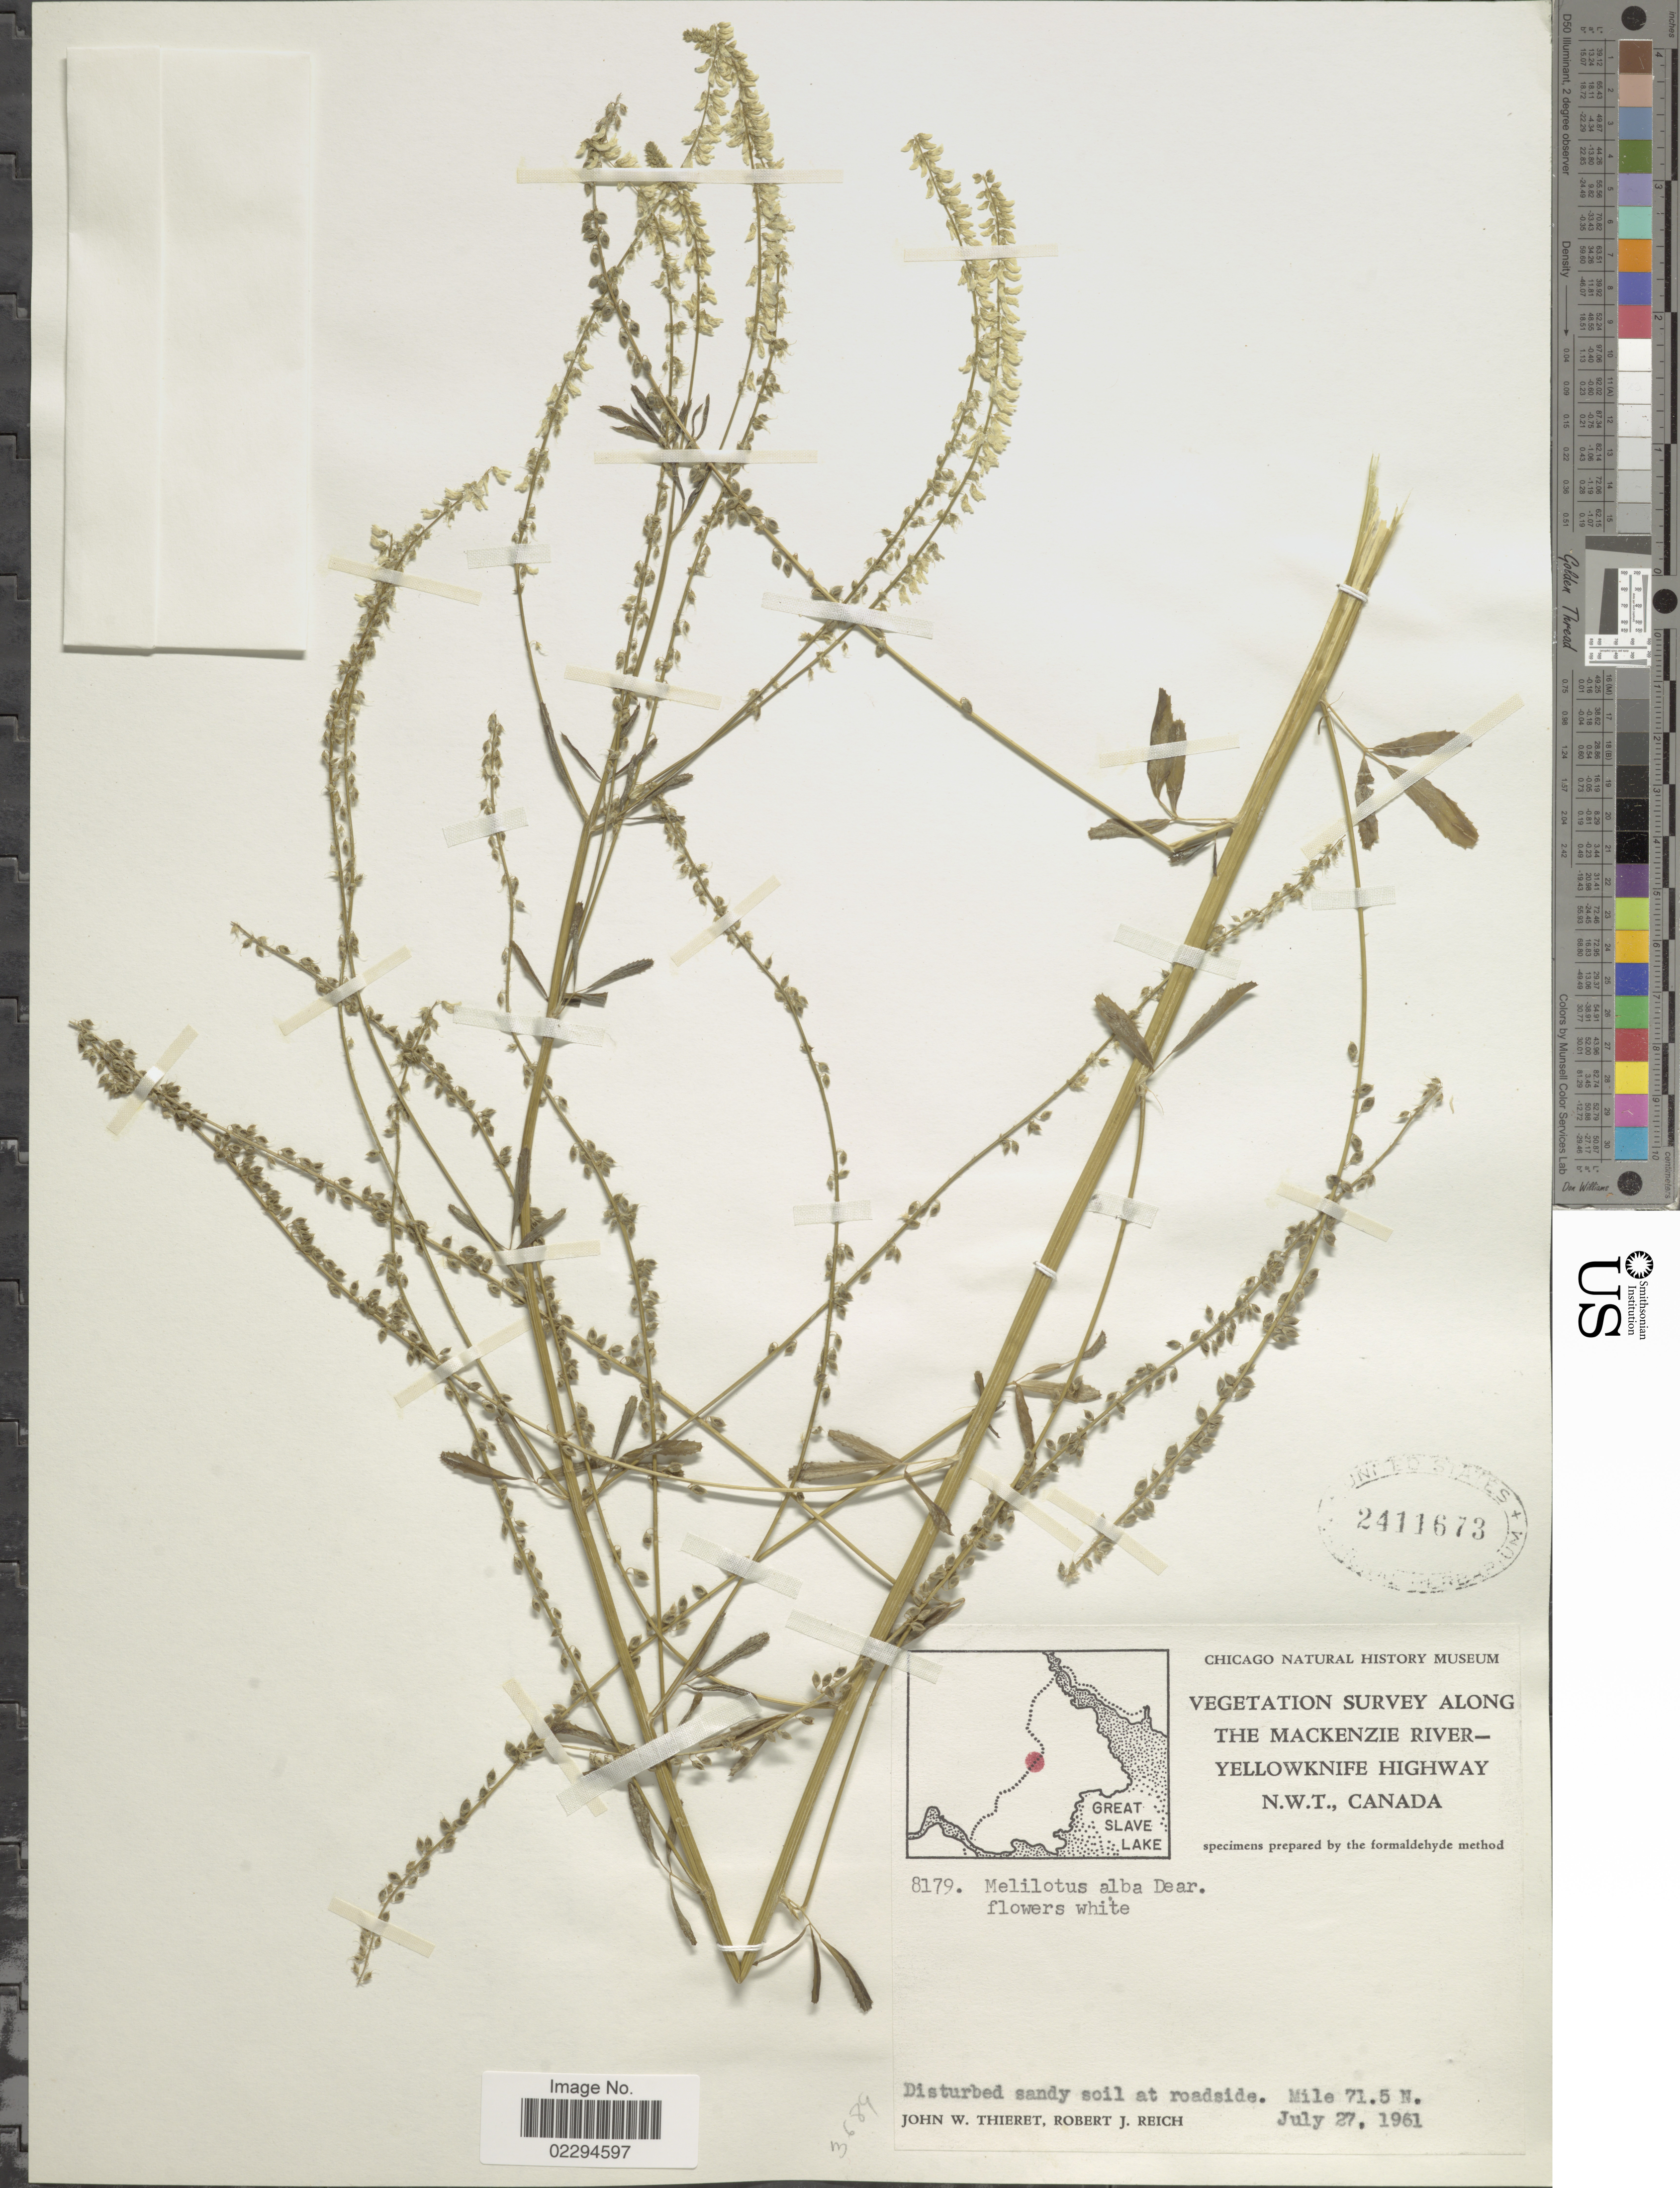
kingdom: Plantae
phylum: Tracheophyta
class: Magnoliopsida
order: Fabales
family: Fabaceae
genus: Melilotus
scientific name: Melilotus albus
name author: Medik.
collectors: J. W. Thieret & R. Reich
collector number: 8179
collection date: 1961-07-27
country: Canada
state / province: Northwest Territories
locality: The Mackenzie River-Yellowknife Highway. Mile 71.5 N.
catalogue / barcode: US 2411673